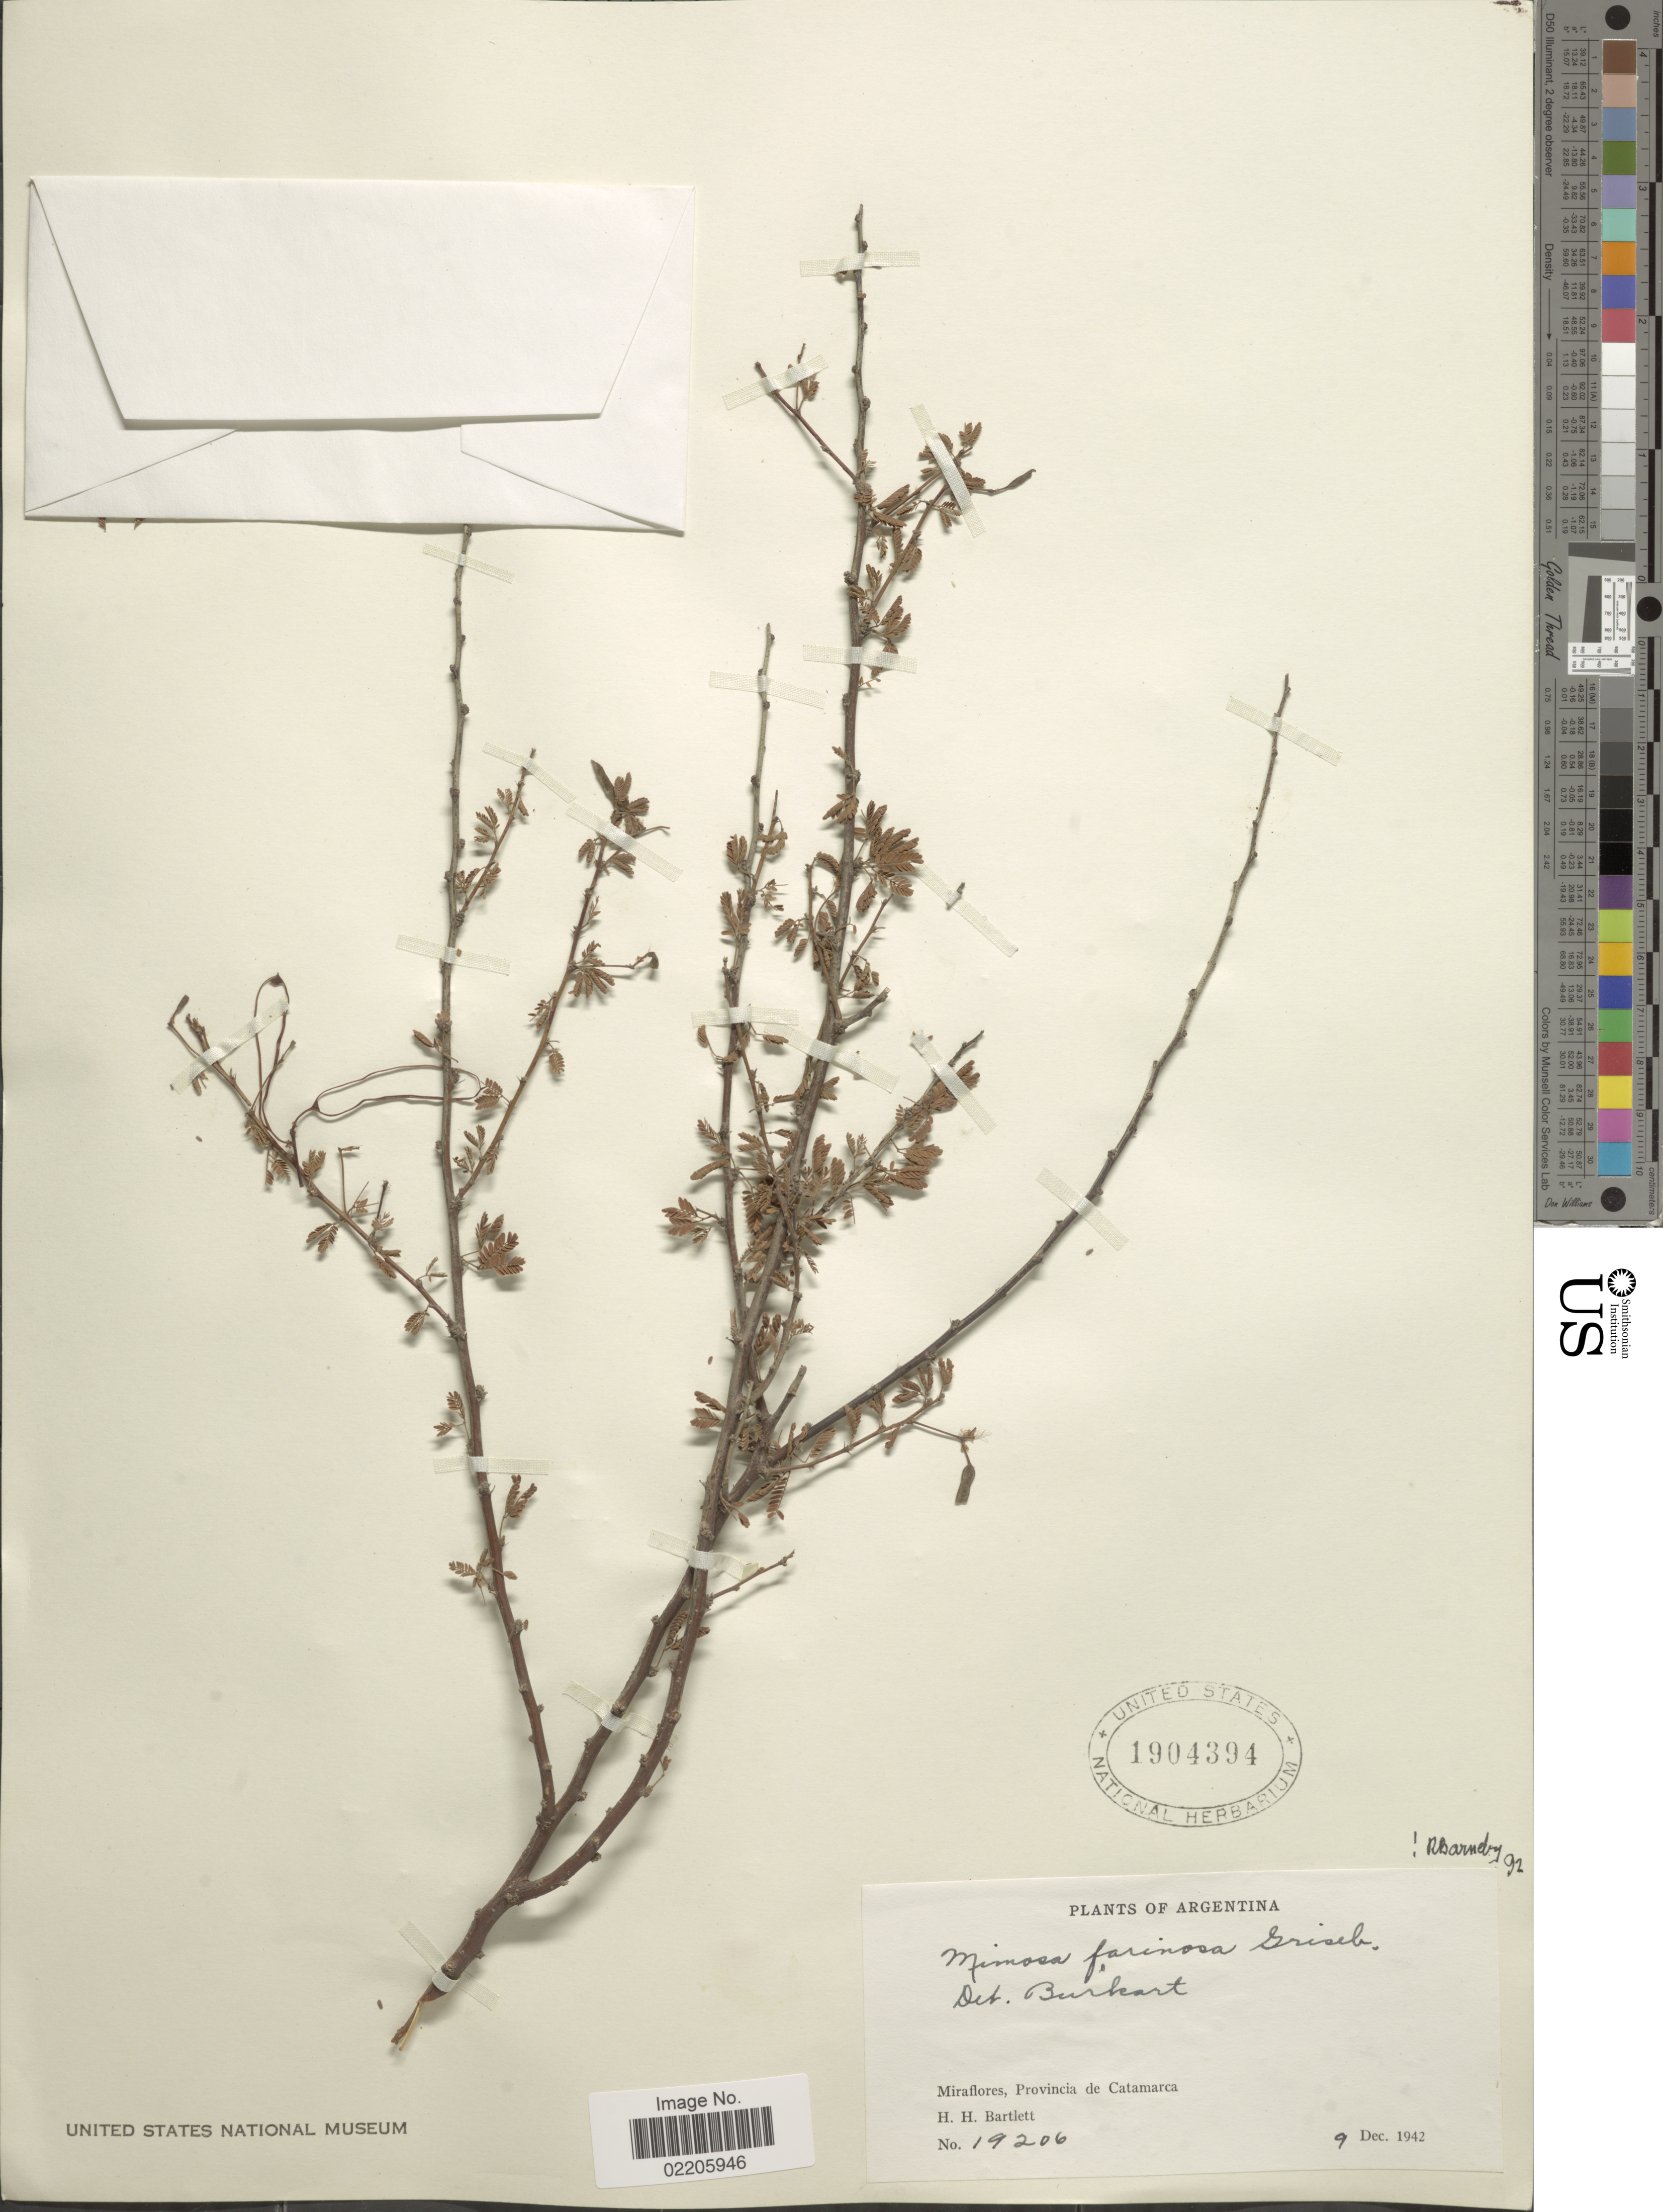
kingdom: Plantae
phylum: Tracheophyta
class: Magnoliopsida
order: Fabales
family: Fabaceae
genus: Mimosa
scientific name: Mimosa farinosa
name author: Griseb.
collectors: H. H. Bartlett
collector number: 19206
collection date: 1942-12-09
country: Argentina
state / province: Catamarca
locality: Miraflores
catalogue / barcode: US 1904394